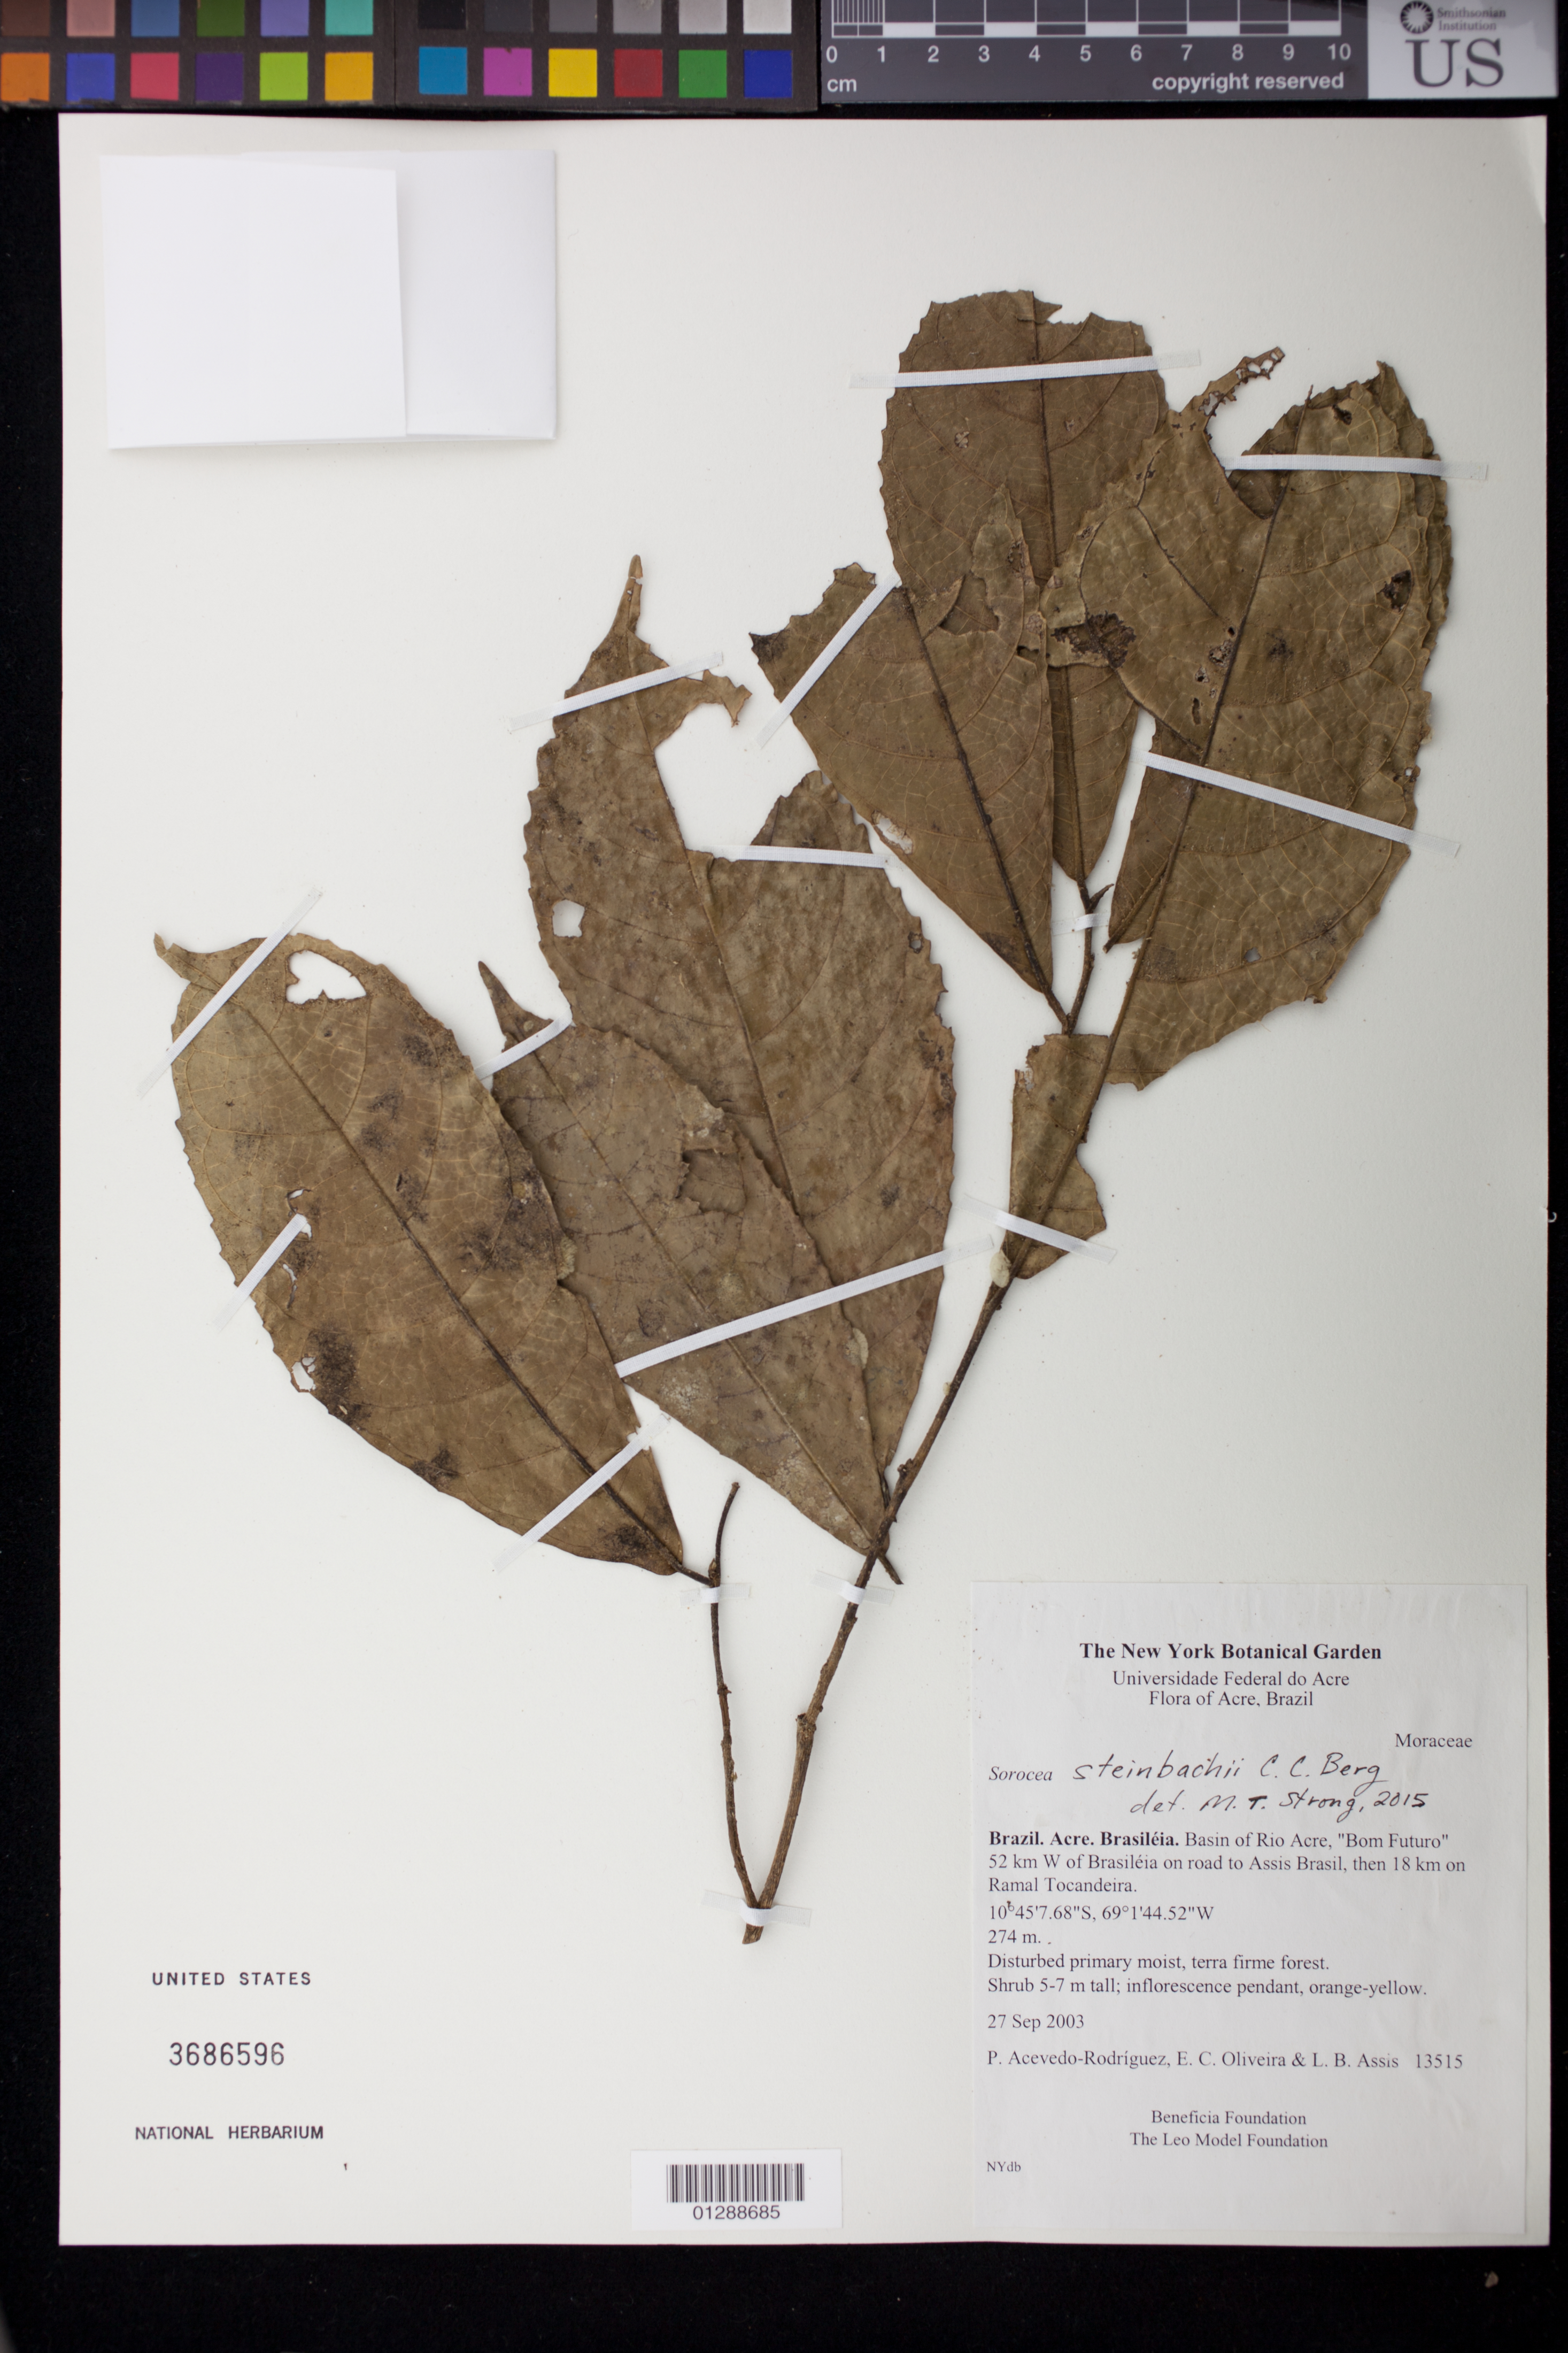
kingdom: Plantae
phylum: Tracheophyta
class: Magnoliopsida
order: Rosales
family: Moraceae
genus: Sorocea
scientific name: Sorocea steinbachii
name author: C.C. Berg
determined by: Strong, M. T., (US), Smithsonian Institution - National Museum of Natural History (UNITED STATES)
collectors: P. Acevedo-Rodr., E. Oliveira & L. Assis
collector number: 13515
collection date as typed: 27 Sep 2003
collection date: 2003-09-27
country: Brazil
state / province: Acre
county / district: Brasiléia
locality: Acre: Mun. Brasiléia. Basin of Rio Acre, "Bom Futuro", 52 km W of Brasiléia on road to Assis Brasil, then 18 km on Ramal Tocandeira.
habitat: Disturbed primary moist, terra firme forest.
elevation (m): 274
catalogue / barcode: US 3686596